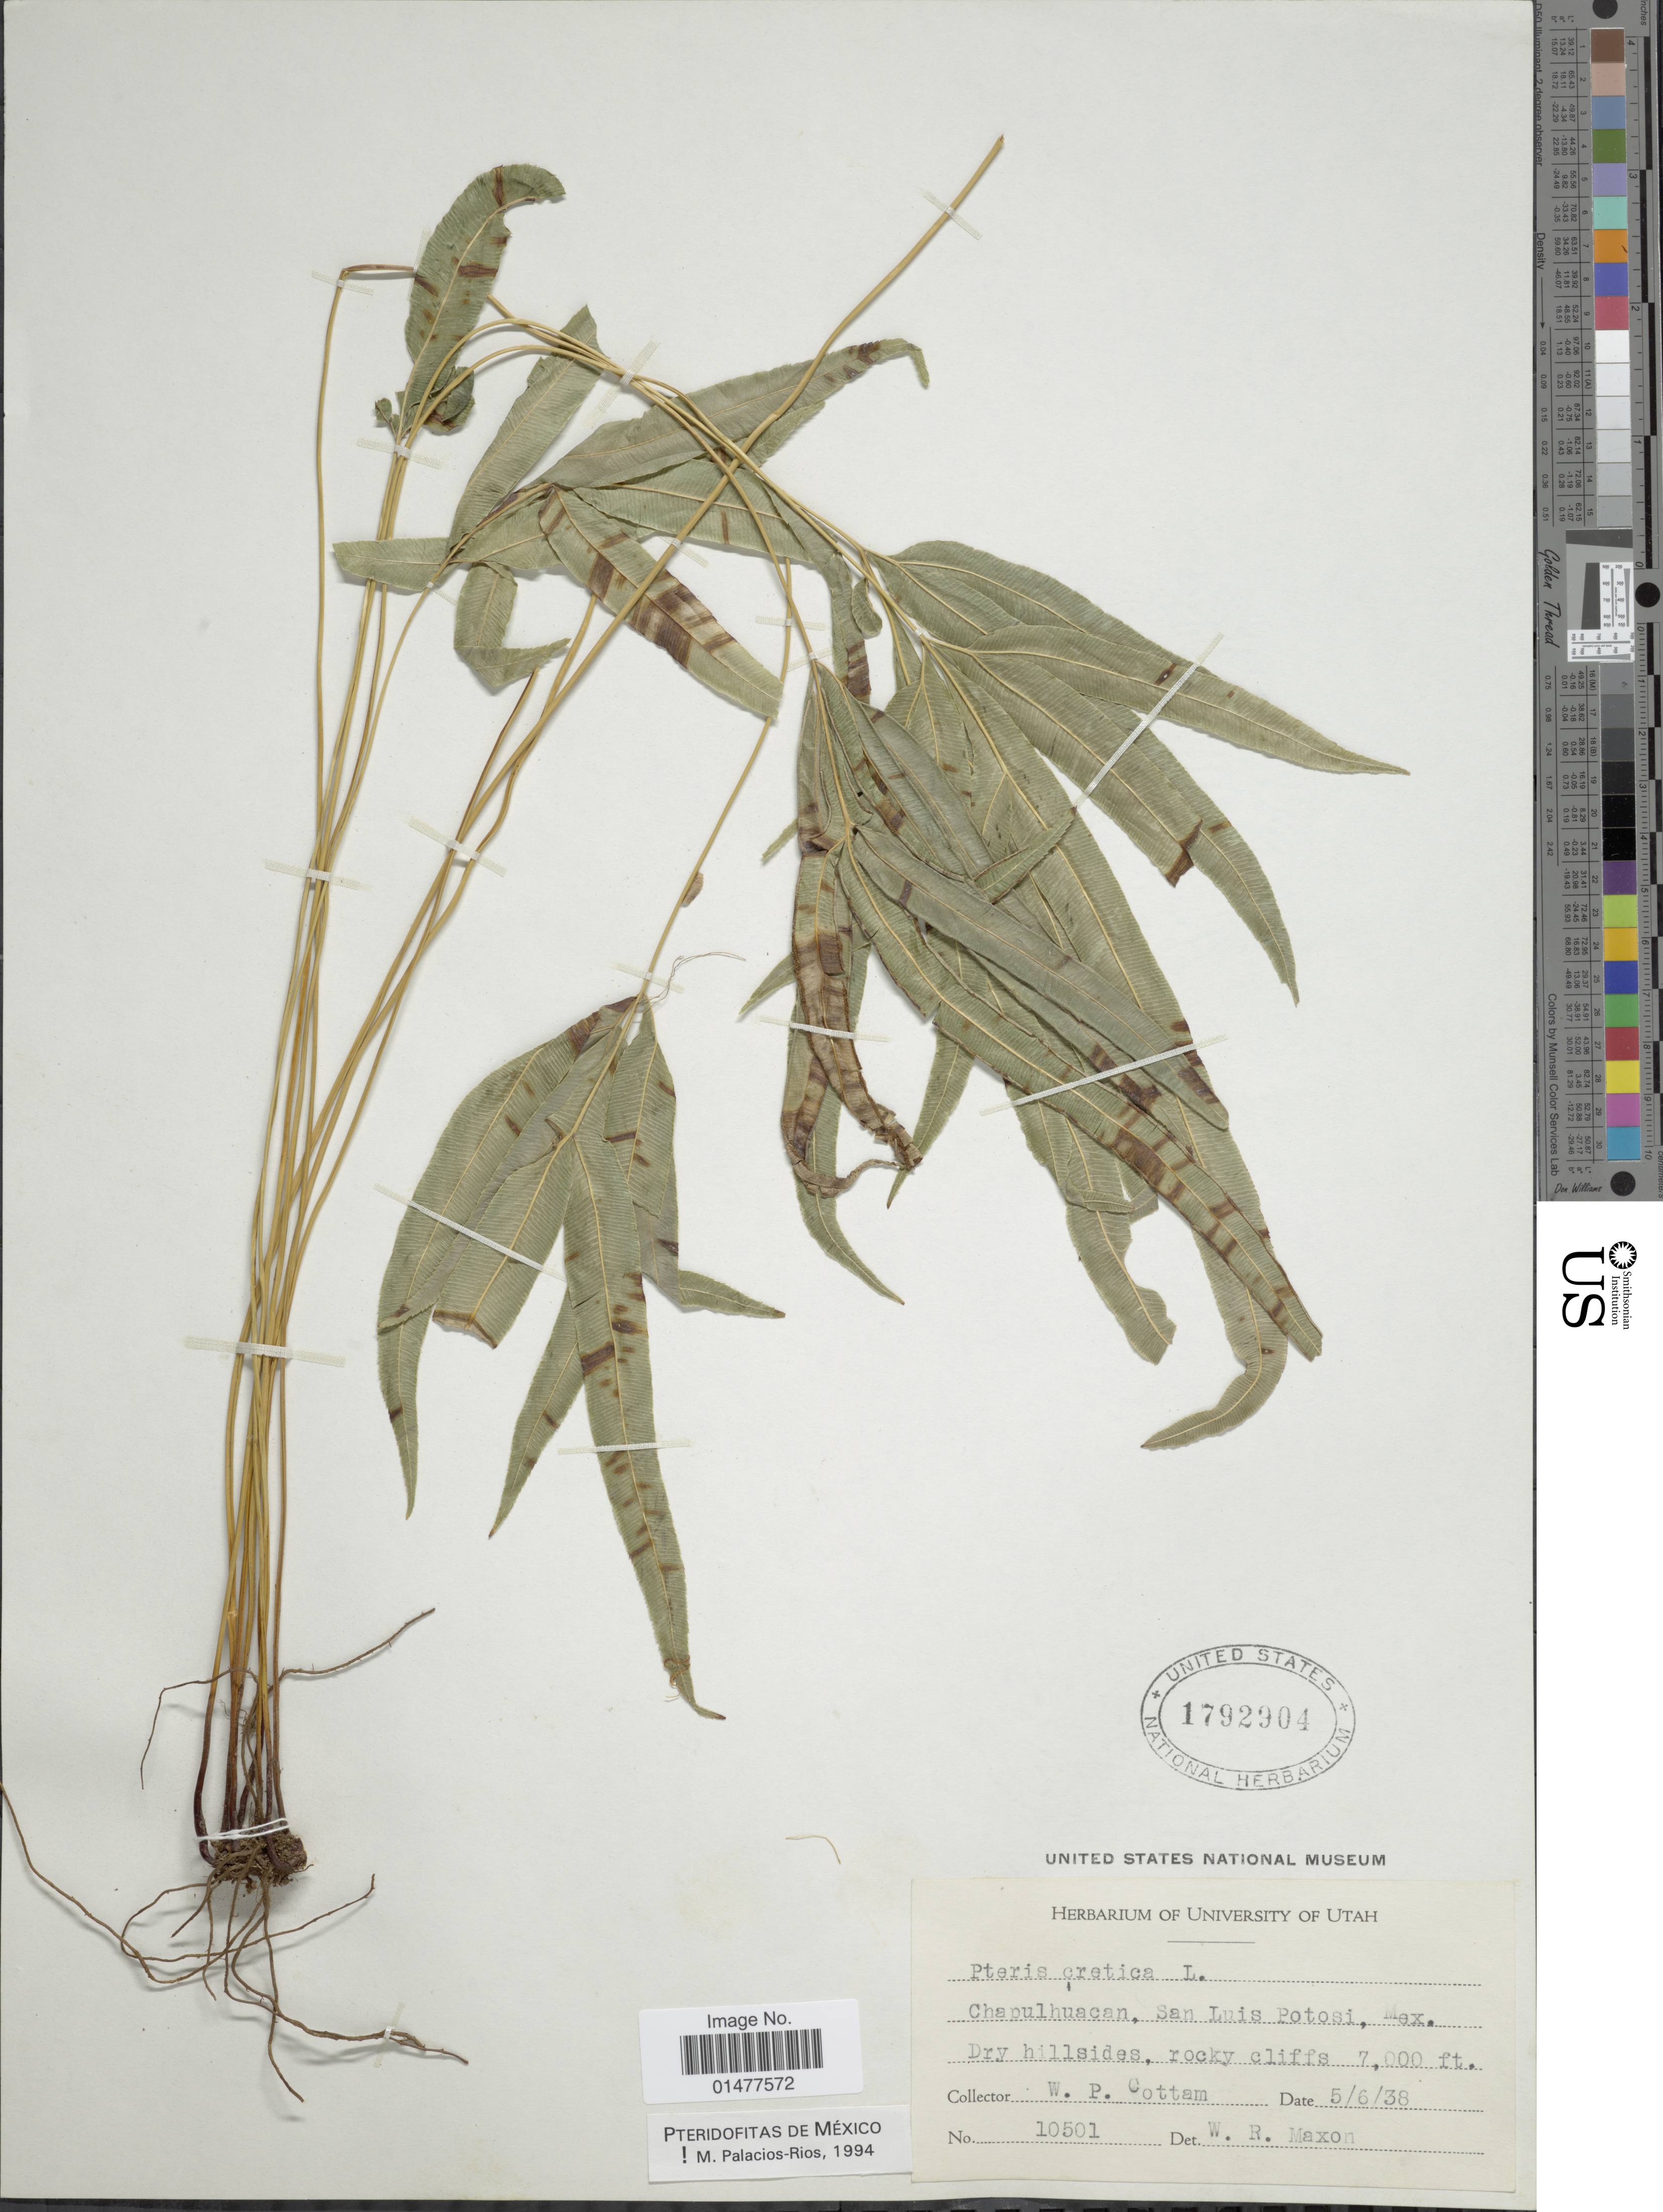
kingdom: Plantae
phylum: Tracheophyta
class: Polypodiopsida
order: Polypodiales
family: Pteridaceae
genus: Pteris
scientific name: Pteris cretica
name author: L.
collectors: W. Cottam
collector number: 10501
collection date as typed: Transcribed d/m/y: 5/6/38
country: Mexico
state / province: San Luis Potosí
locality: Chapulhuacan, dry hillsides, rocky cliffs.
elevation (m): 2134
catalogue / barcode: US 1792904